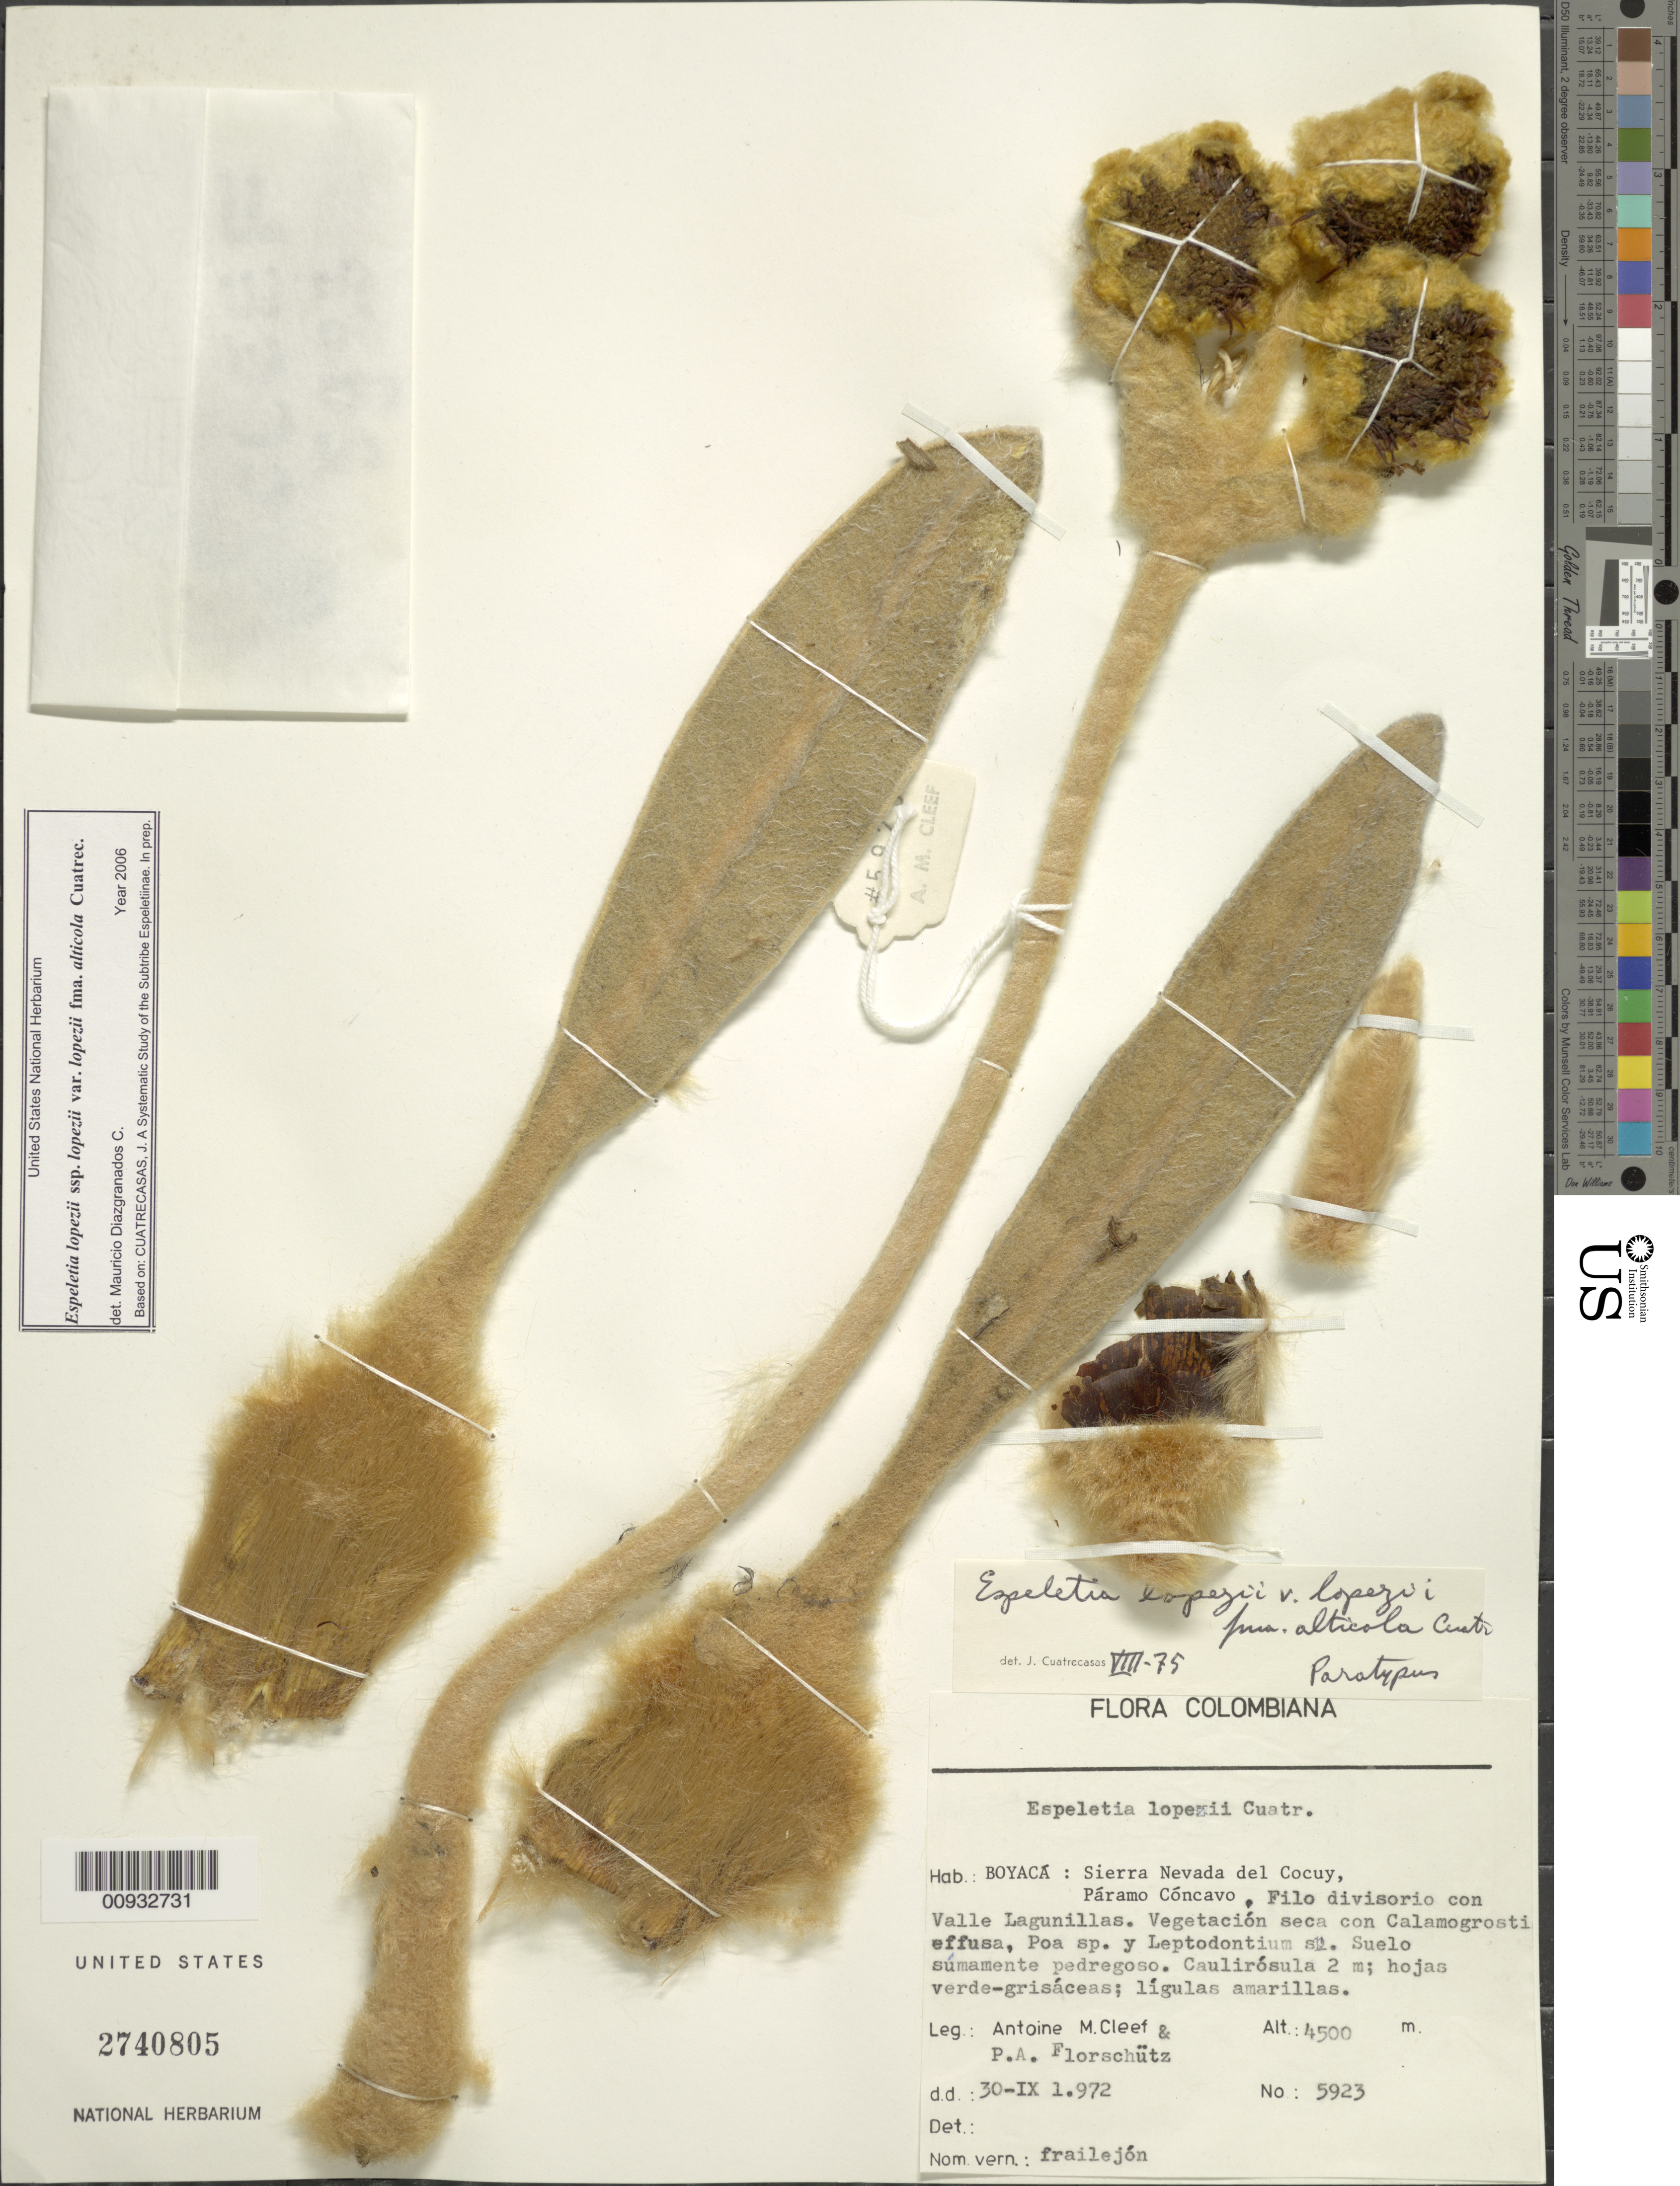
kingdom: Plantae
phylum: Tracheophyta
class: Magnoliopsida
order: Asterales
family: Asteraceae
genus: Espeletia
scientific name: Espeletia lopezii f. alticola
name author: Cuatrec.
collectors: A. M. Cleef & P. Florschütz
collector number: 5923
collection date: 1972-09-30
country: Colombia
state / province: Boyacá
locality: Sierra Nevada del Cocuy, Páramo Cóncavo. Filo divisorio con Valle Lagunillas.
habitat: Vegetación seca con Calamagrostis effusa, Poa sp. y Leptodontium sp. Suelo sumamente pedregoso.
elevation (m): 4500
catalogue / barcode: US 2740805